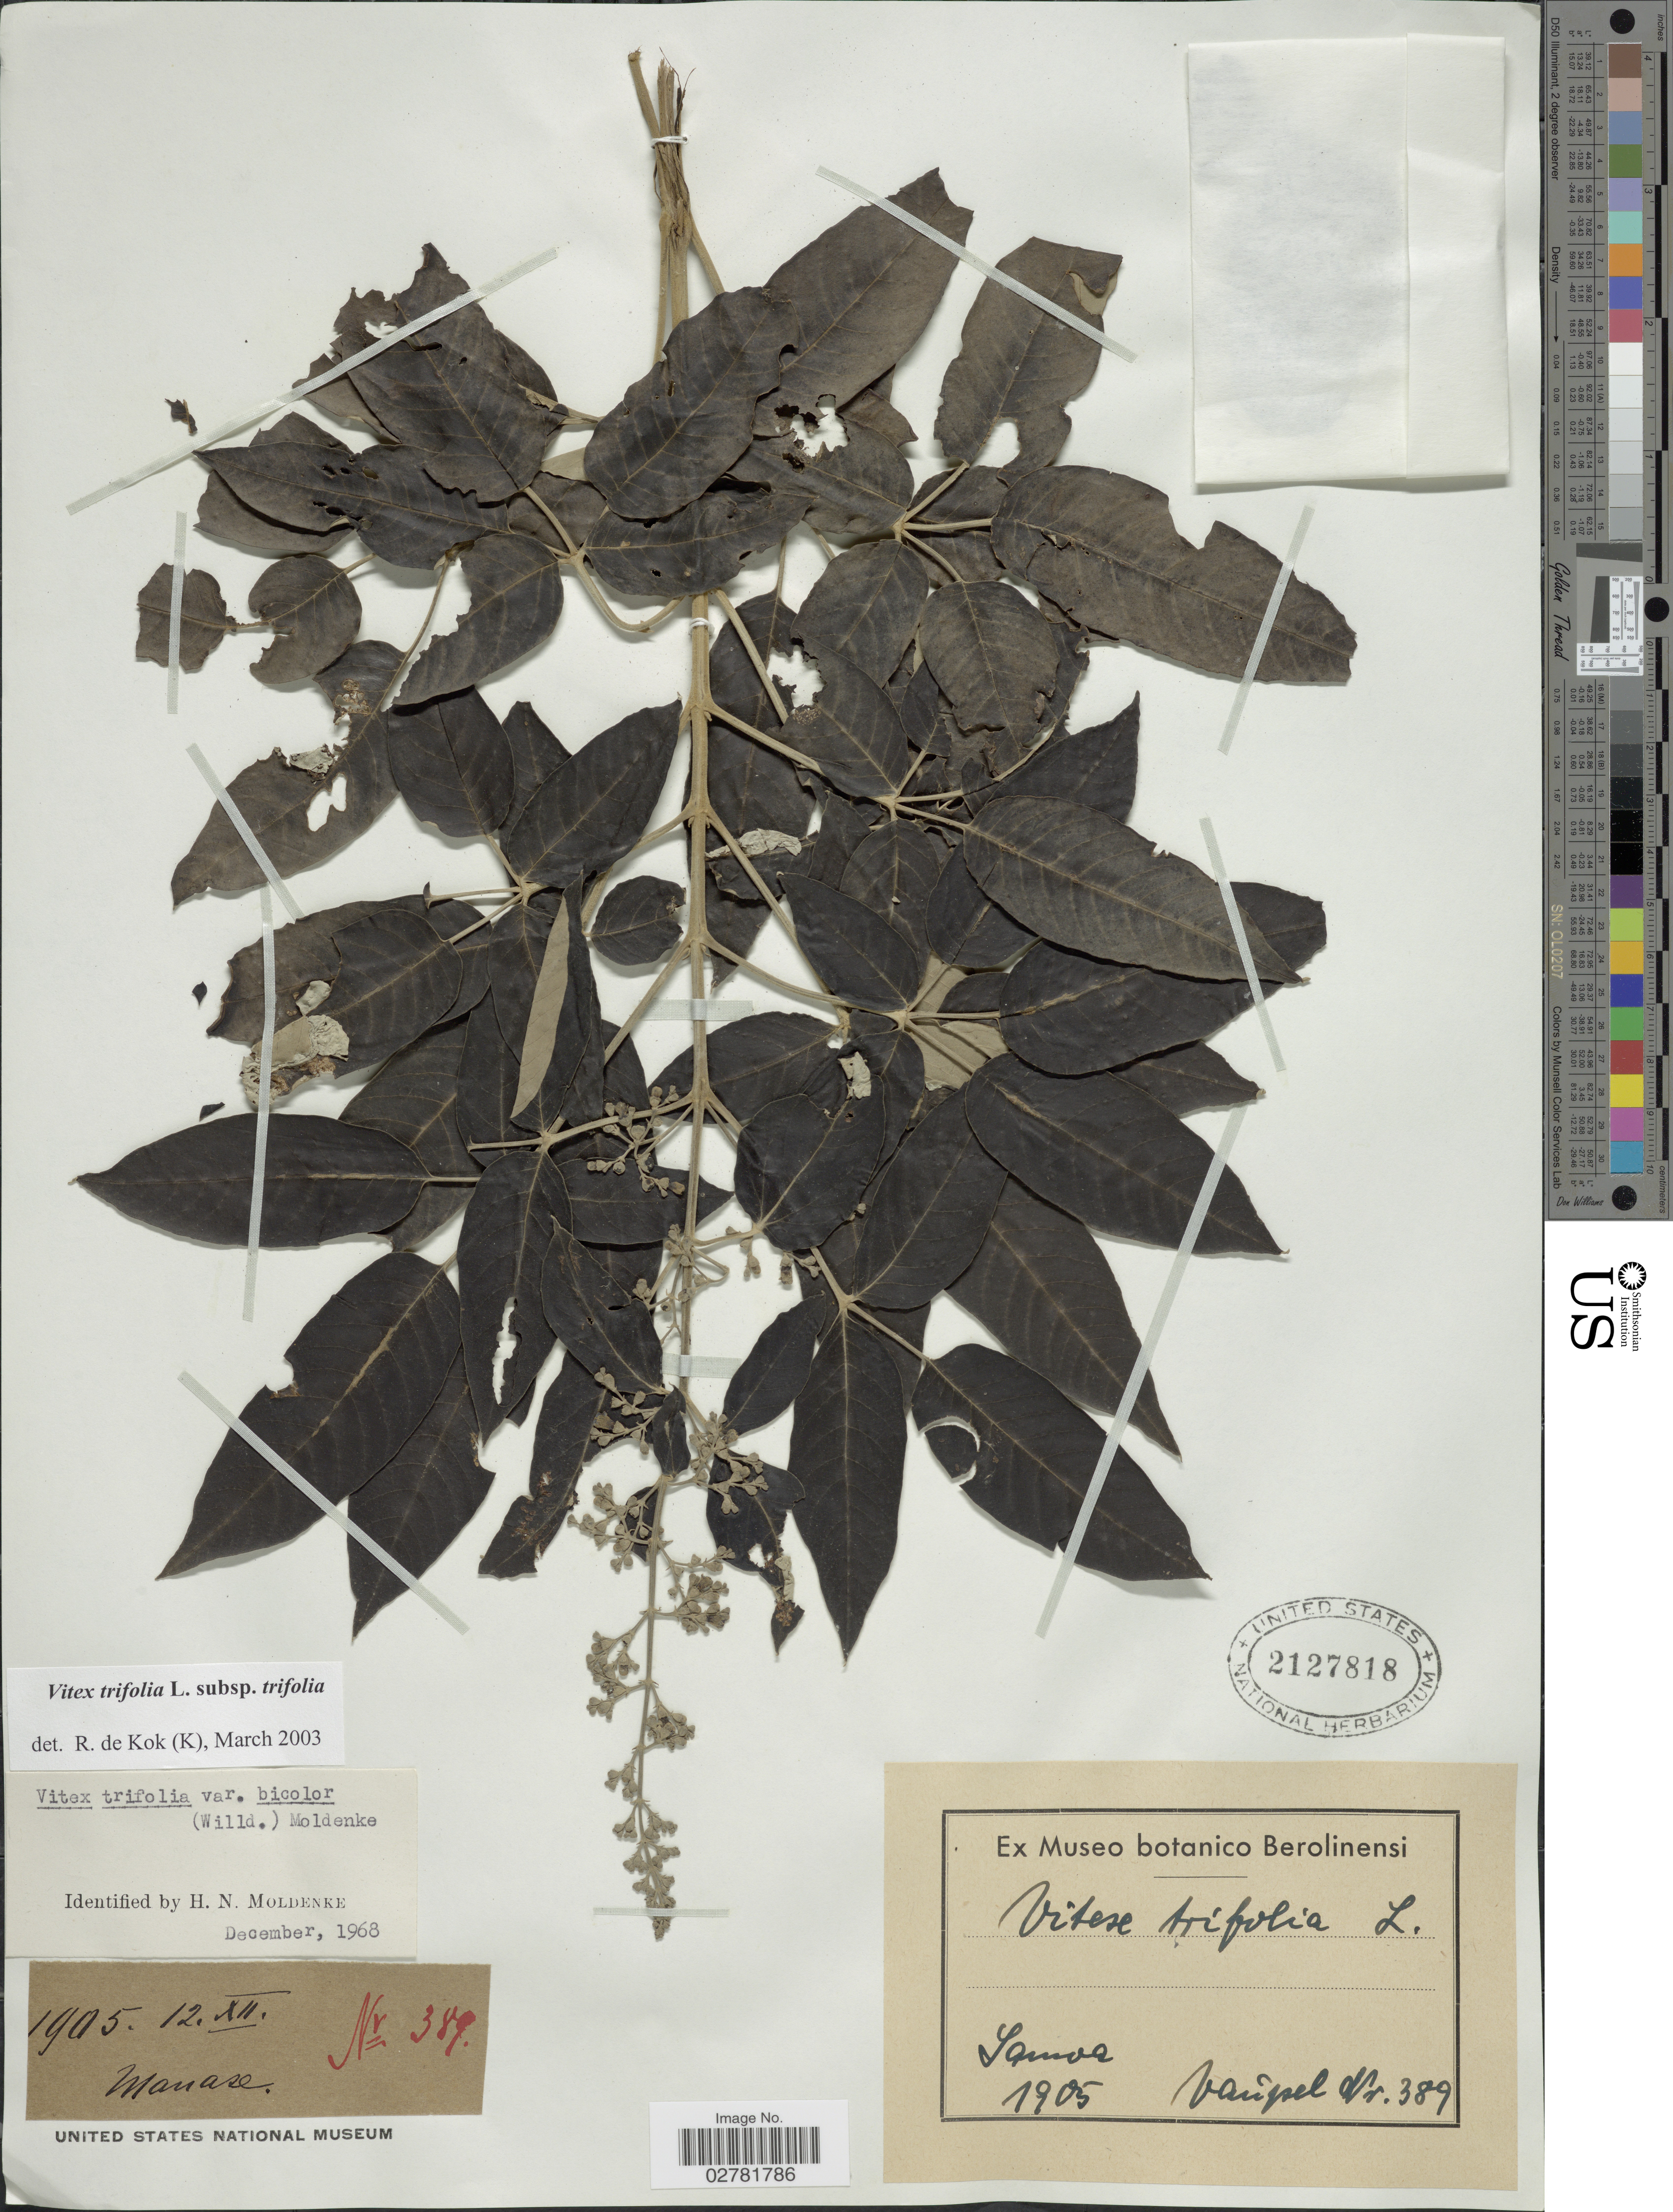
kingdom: Plantae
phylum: Tracheophyta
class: Magnoliopsida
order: Lamiales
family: Lamiaceae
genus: Vitex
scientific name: Vitex trifolia var. trifolia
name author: L.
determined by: Kok, R. de, (K)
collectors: Vaupel, --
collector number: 389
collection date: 1905-12-12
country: Samoa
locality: Samoa. Manare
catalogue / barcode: US 2127818